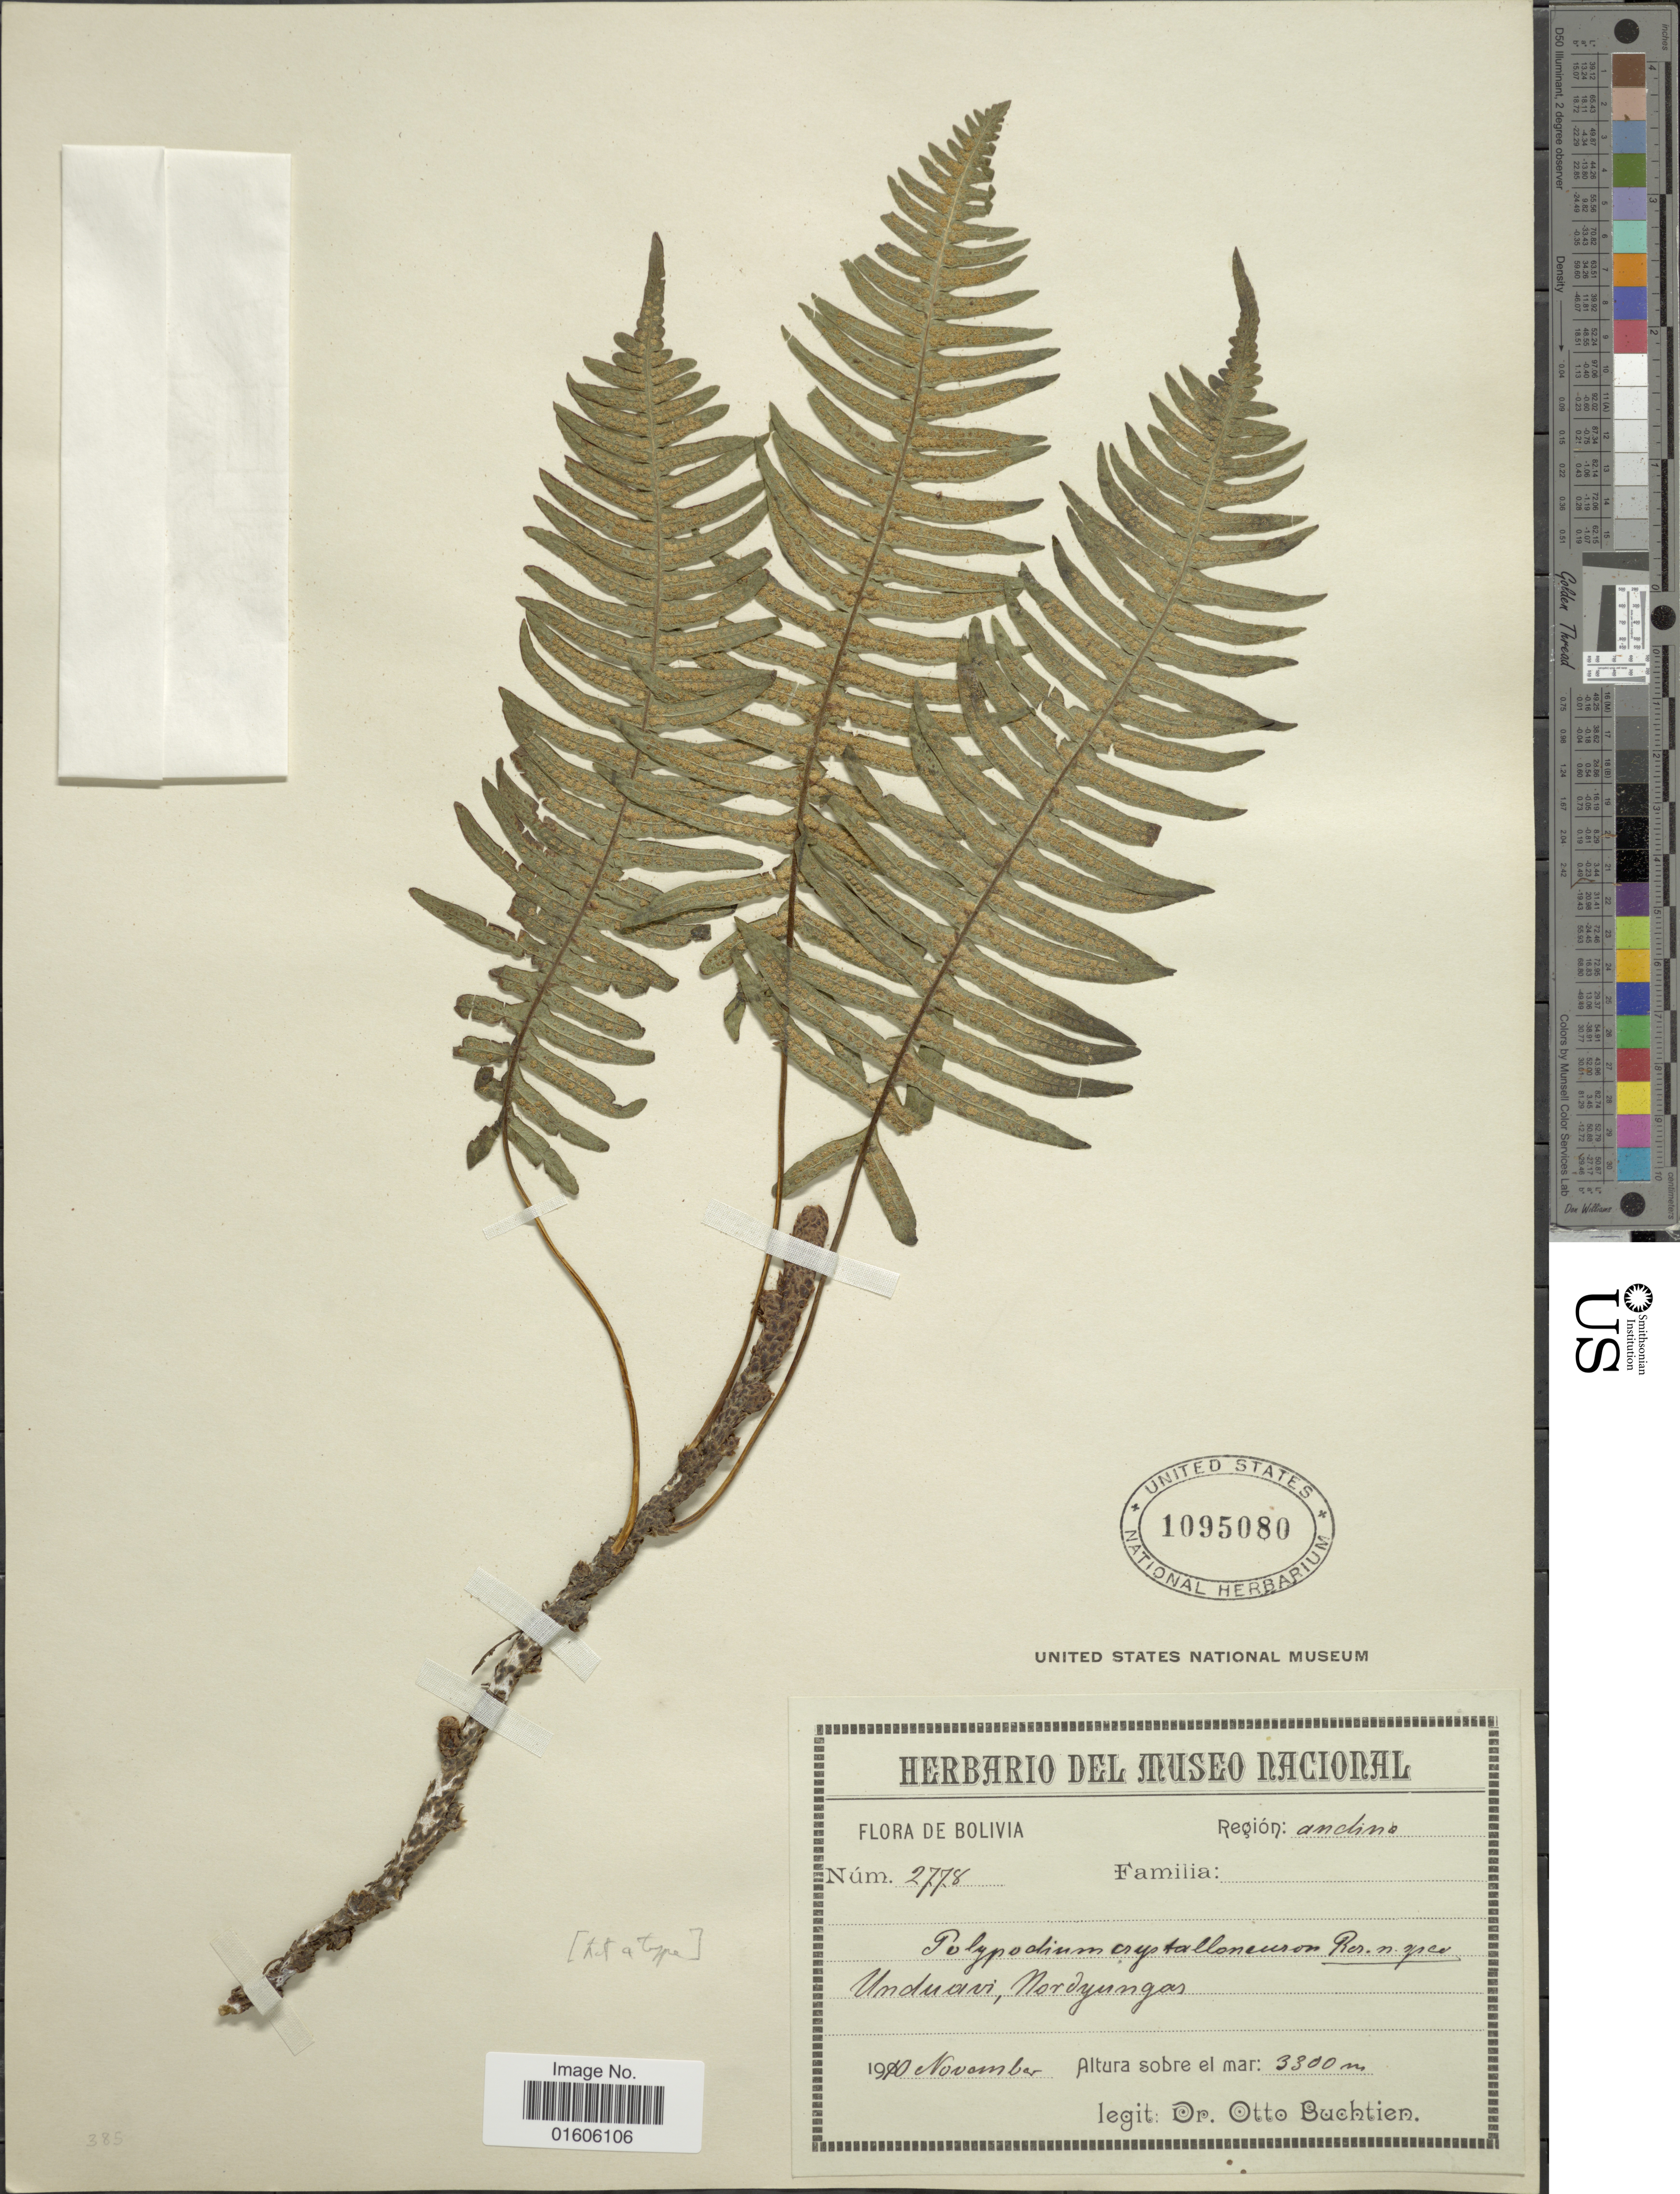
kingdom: Plantae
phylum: Tracheophyta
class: Polypodiopsida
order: Polypodiales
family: Polypodiaceae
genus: Serpocaulon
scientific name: Serpocaulon crystalloneuron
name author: (Rosenst.) A.R. Sm.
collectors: O. Buchtien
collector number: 2778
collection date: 1910-11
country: Bolivia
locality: Región: andino. Unduavi, Nordyungas.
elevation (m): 3300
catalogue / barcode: US 1095080